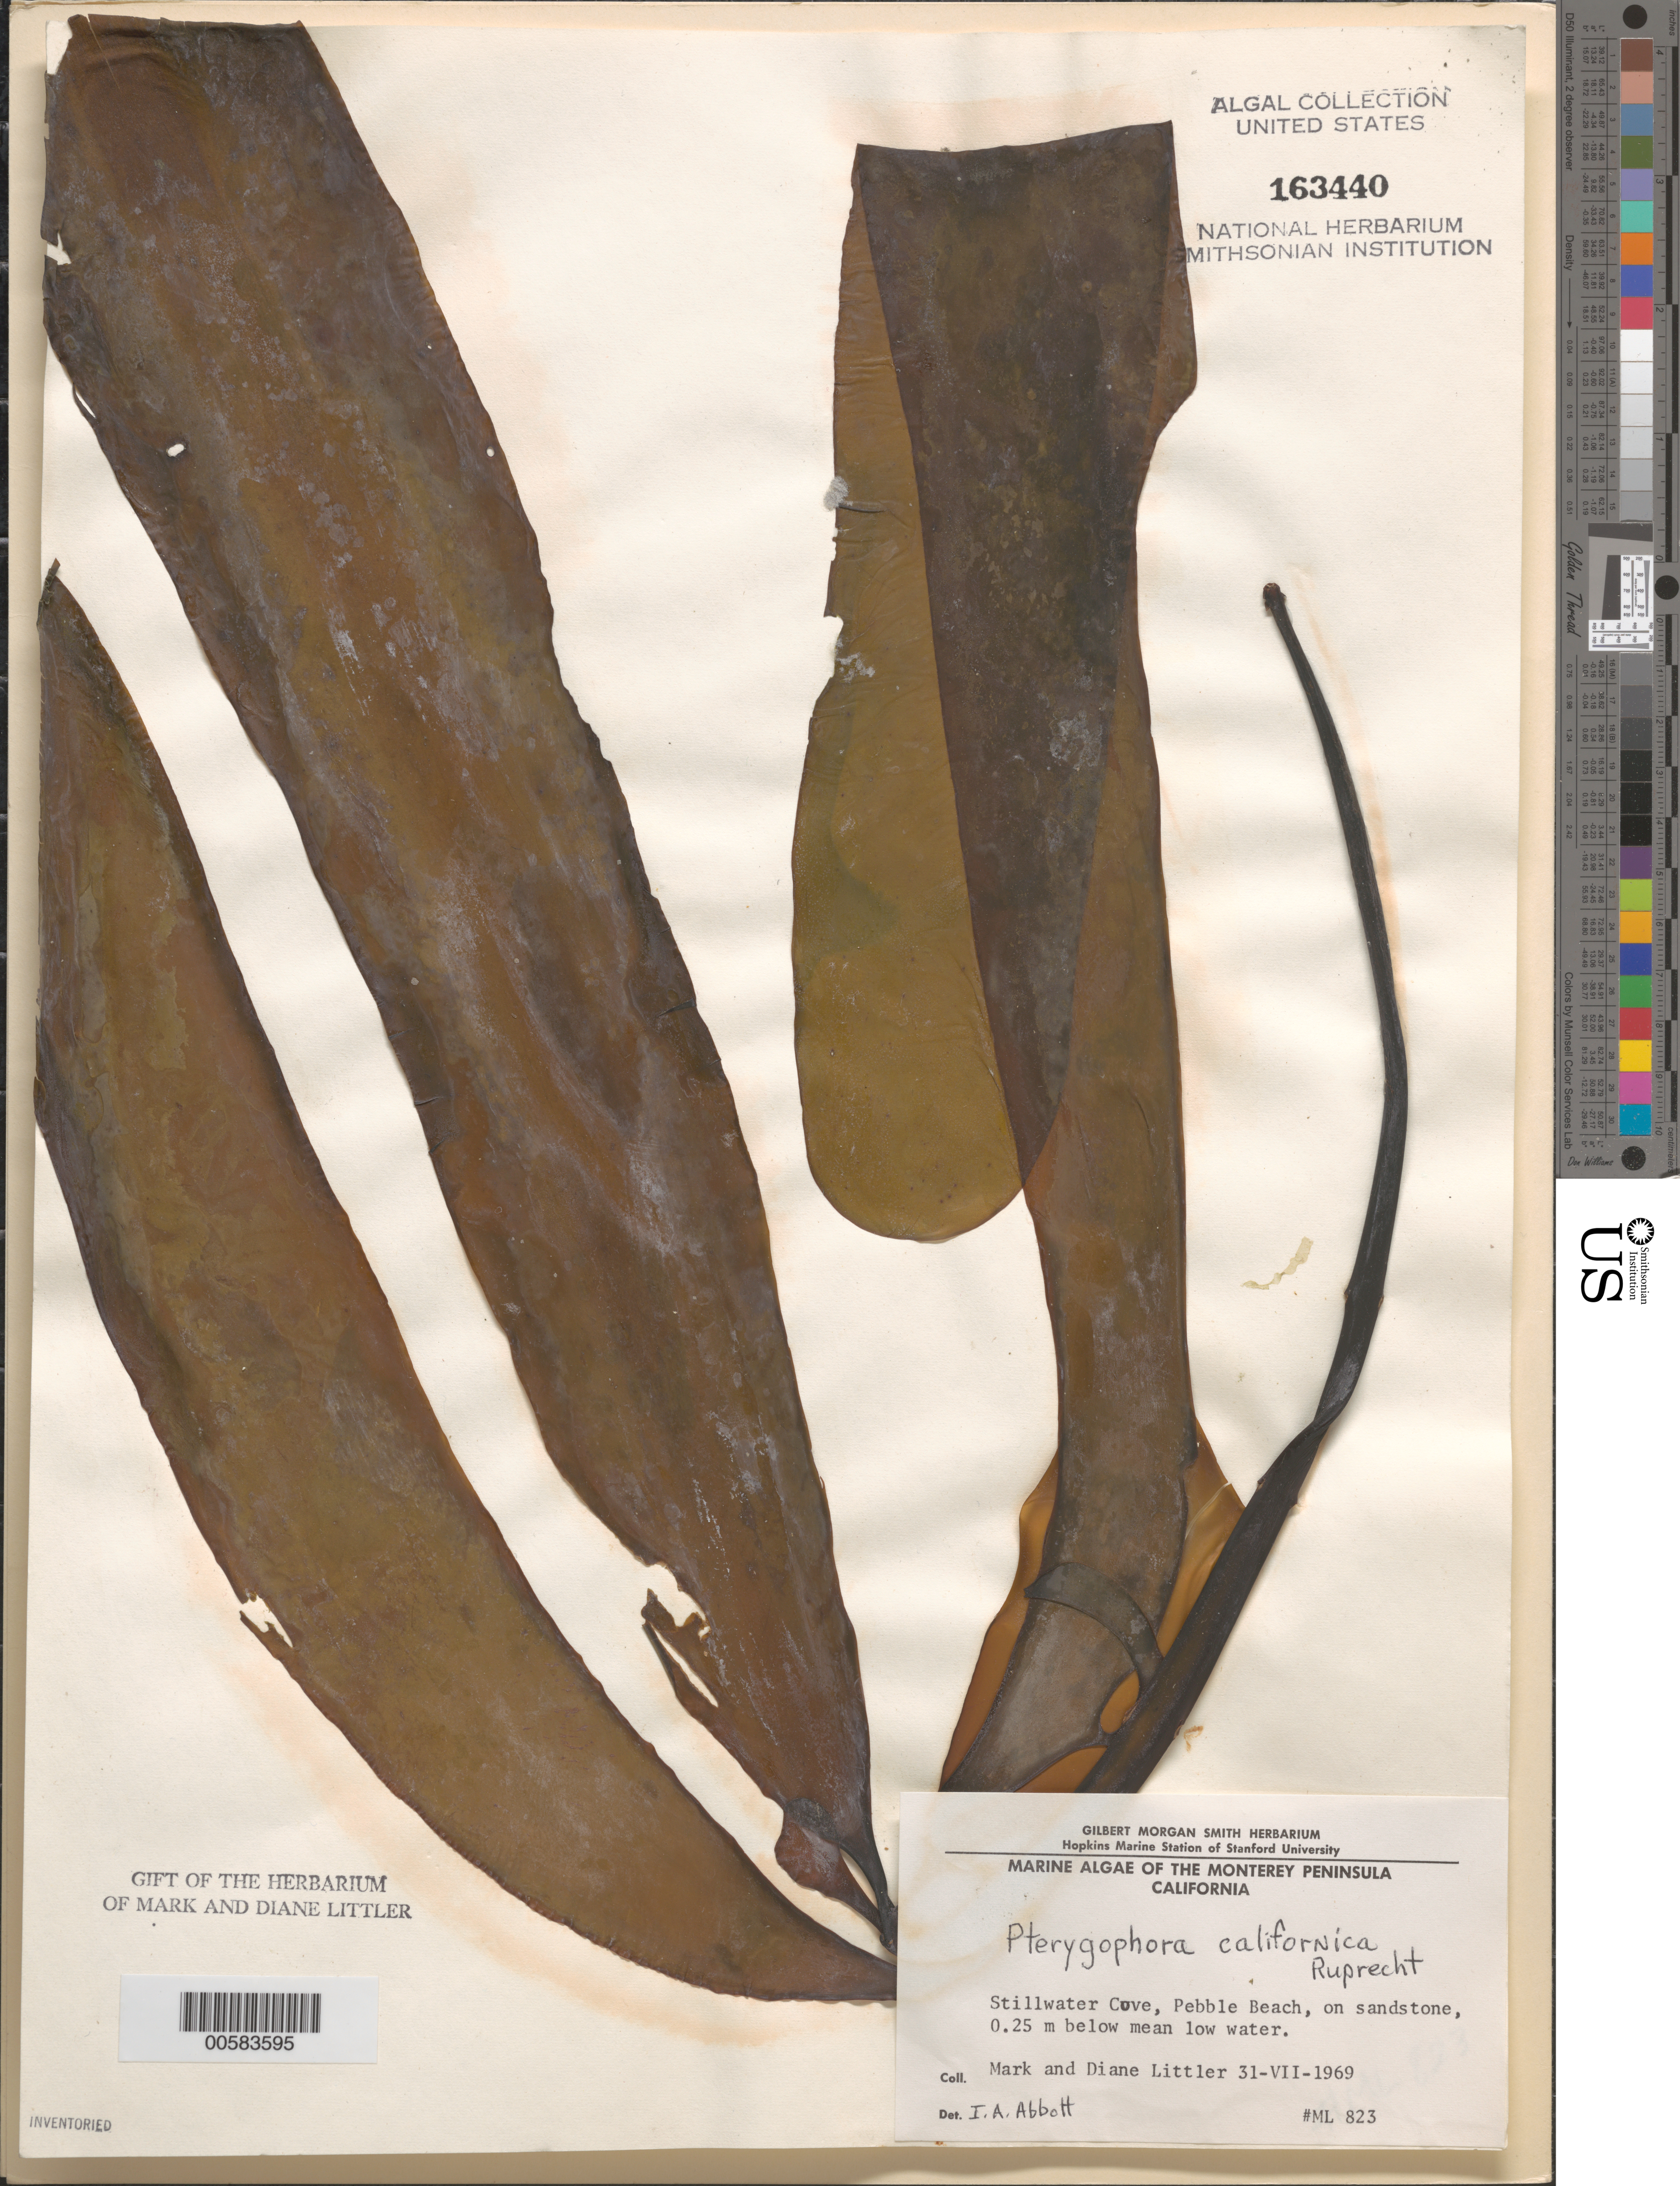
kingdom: Chromista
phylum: Ochrophyta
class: Phaeophyceae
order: Laminariales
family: Alariaceae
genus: Pterygophora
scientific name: Pterygophora californica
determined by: Abbott, Isabella A.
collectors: M. M. Littler & D. S. Littler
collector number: ML 823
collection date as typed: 31 Jul 1969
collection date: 1969-07-31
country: United States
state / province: California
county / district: Monterey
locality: Stillwater Cove, Pebble Beach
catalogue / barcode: US 163440